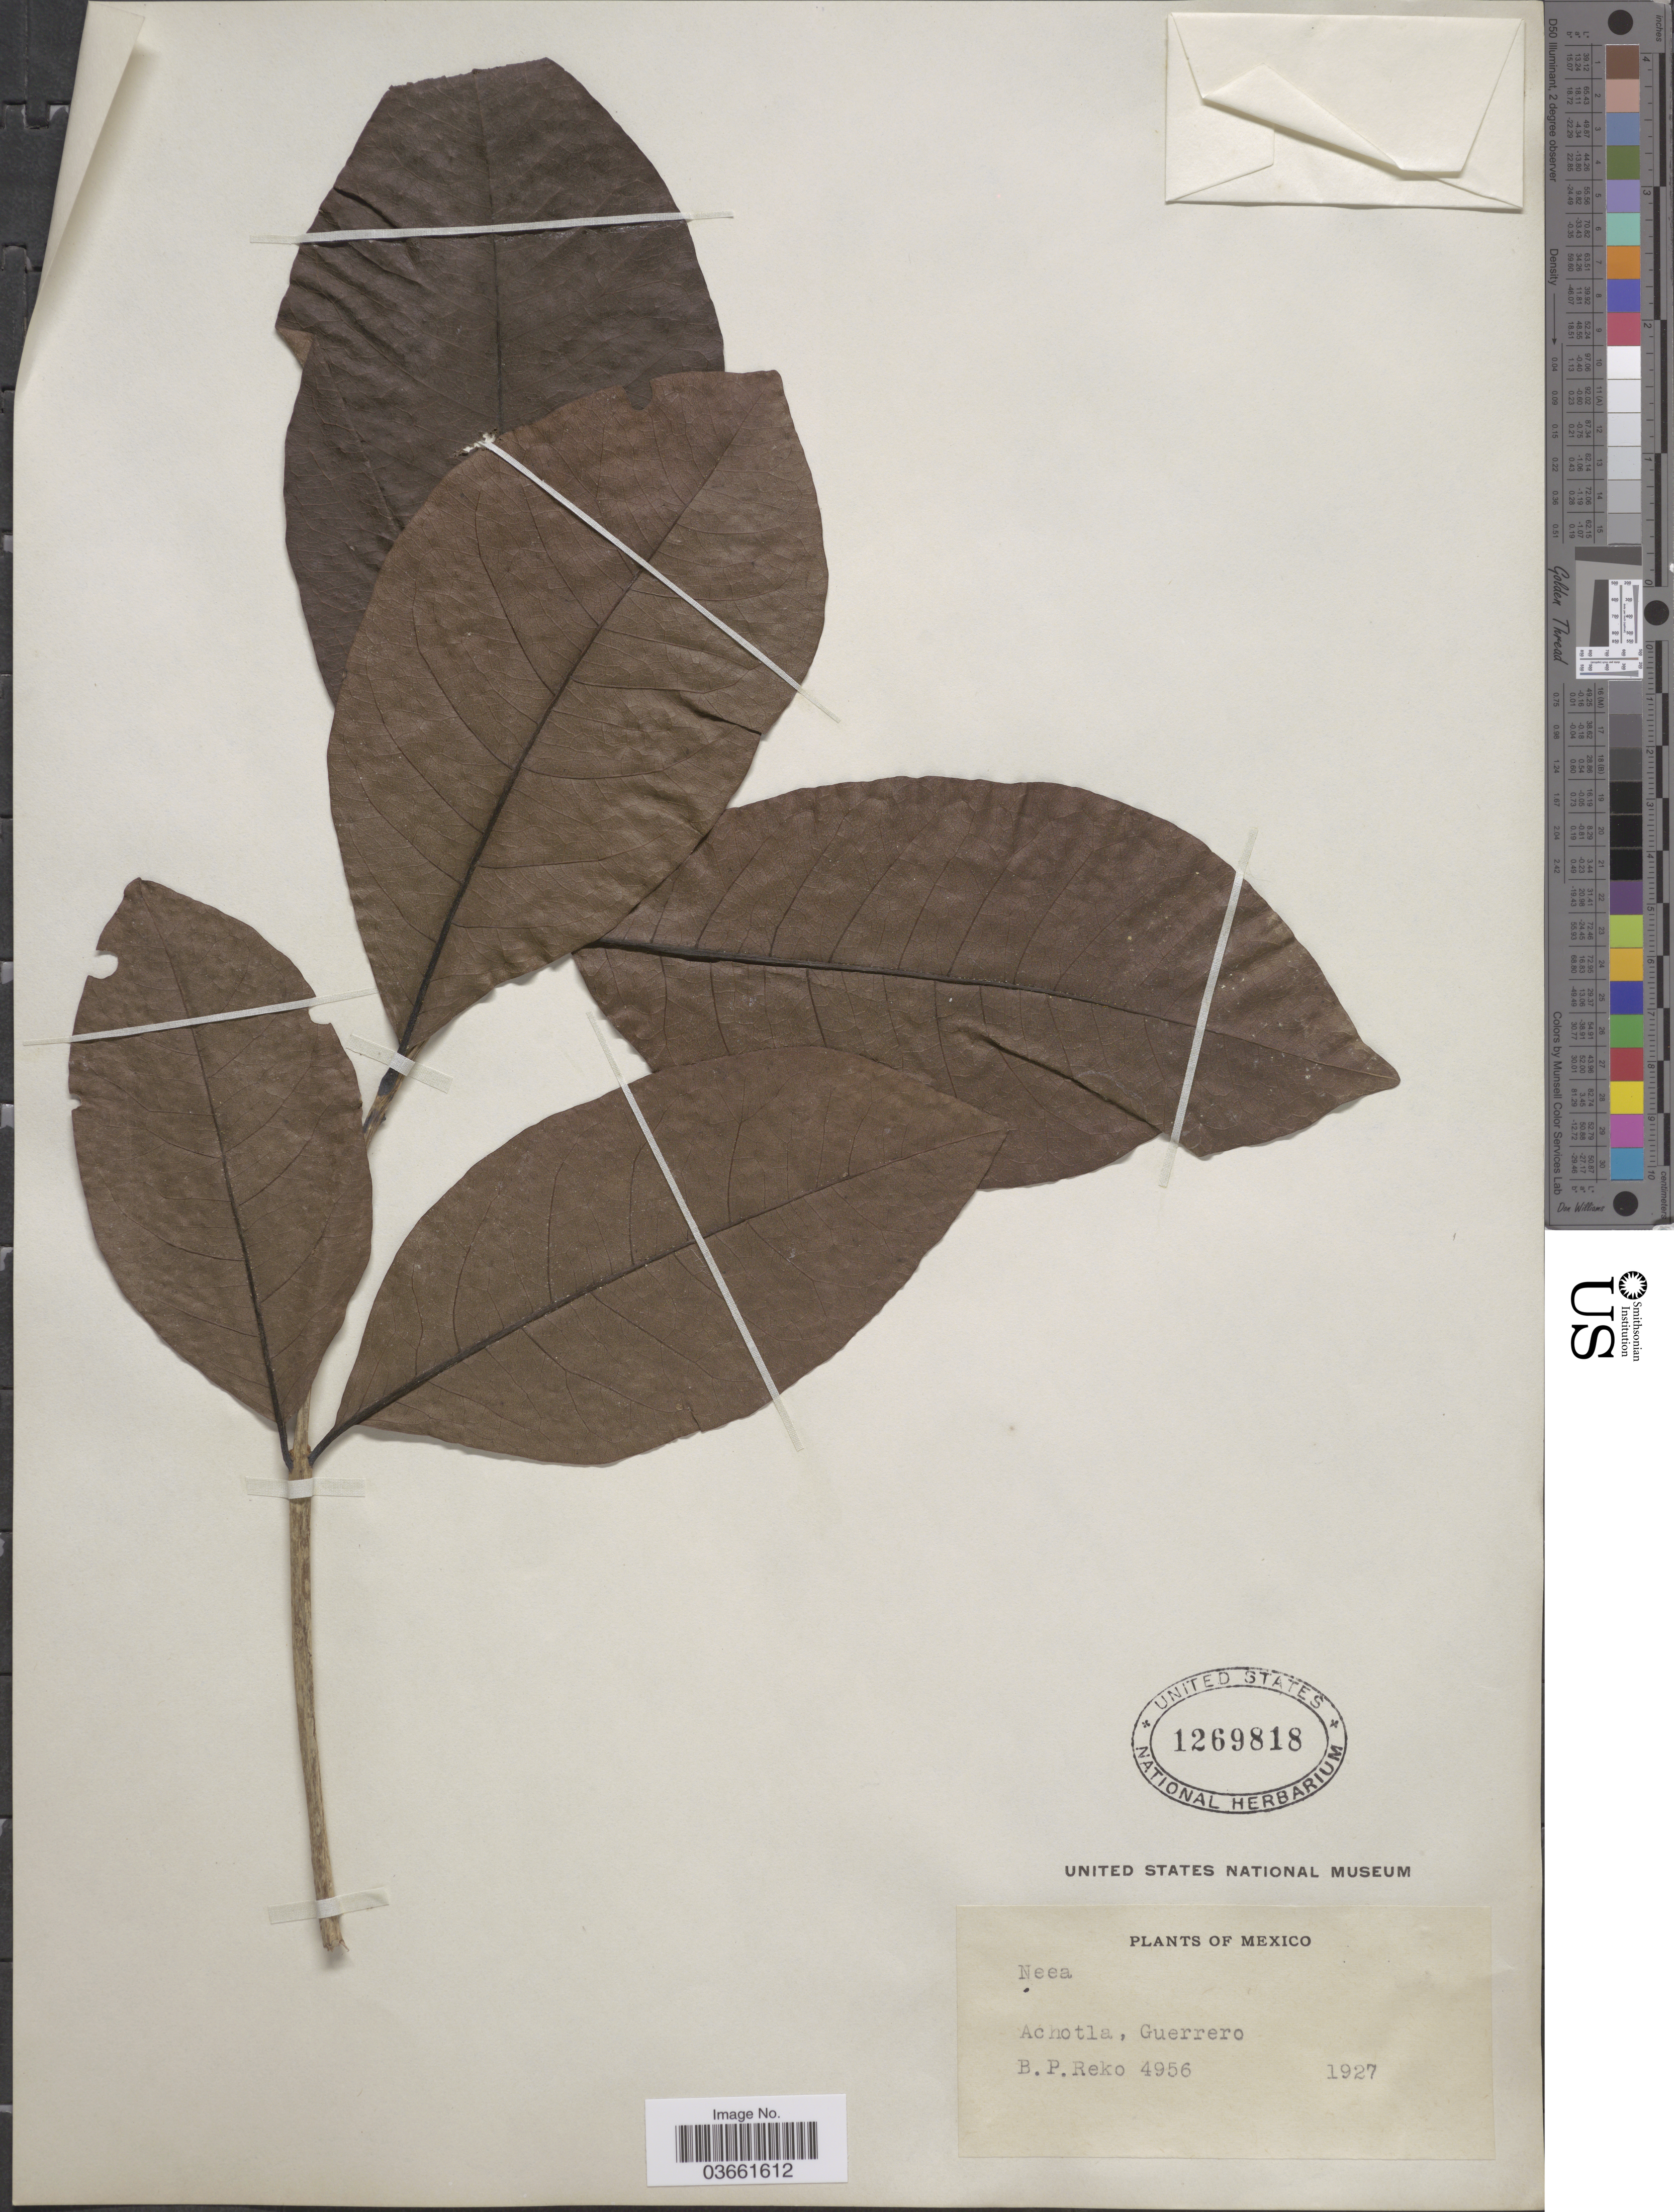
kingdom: Plantae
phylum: Tracheophyta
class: Magnoliopsida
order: Caryophyllales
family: Nyctaginaceae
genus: Neea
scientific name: Neea sp.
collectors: B. P. Reko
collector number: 4956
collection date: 1927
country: Mexico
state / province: Guerrero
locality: Achotla.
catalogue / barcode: US 1269818